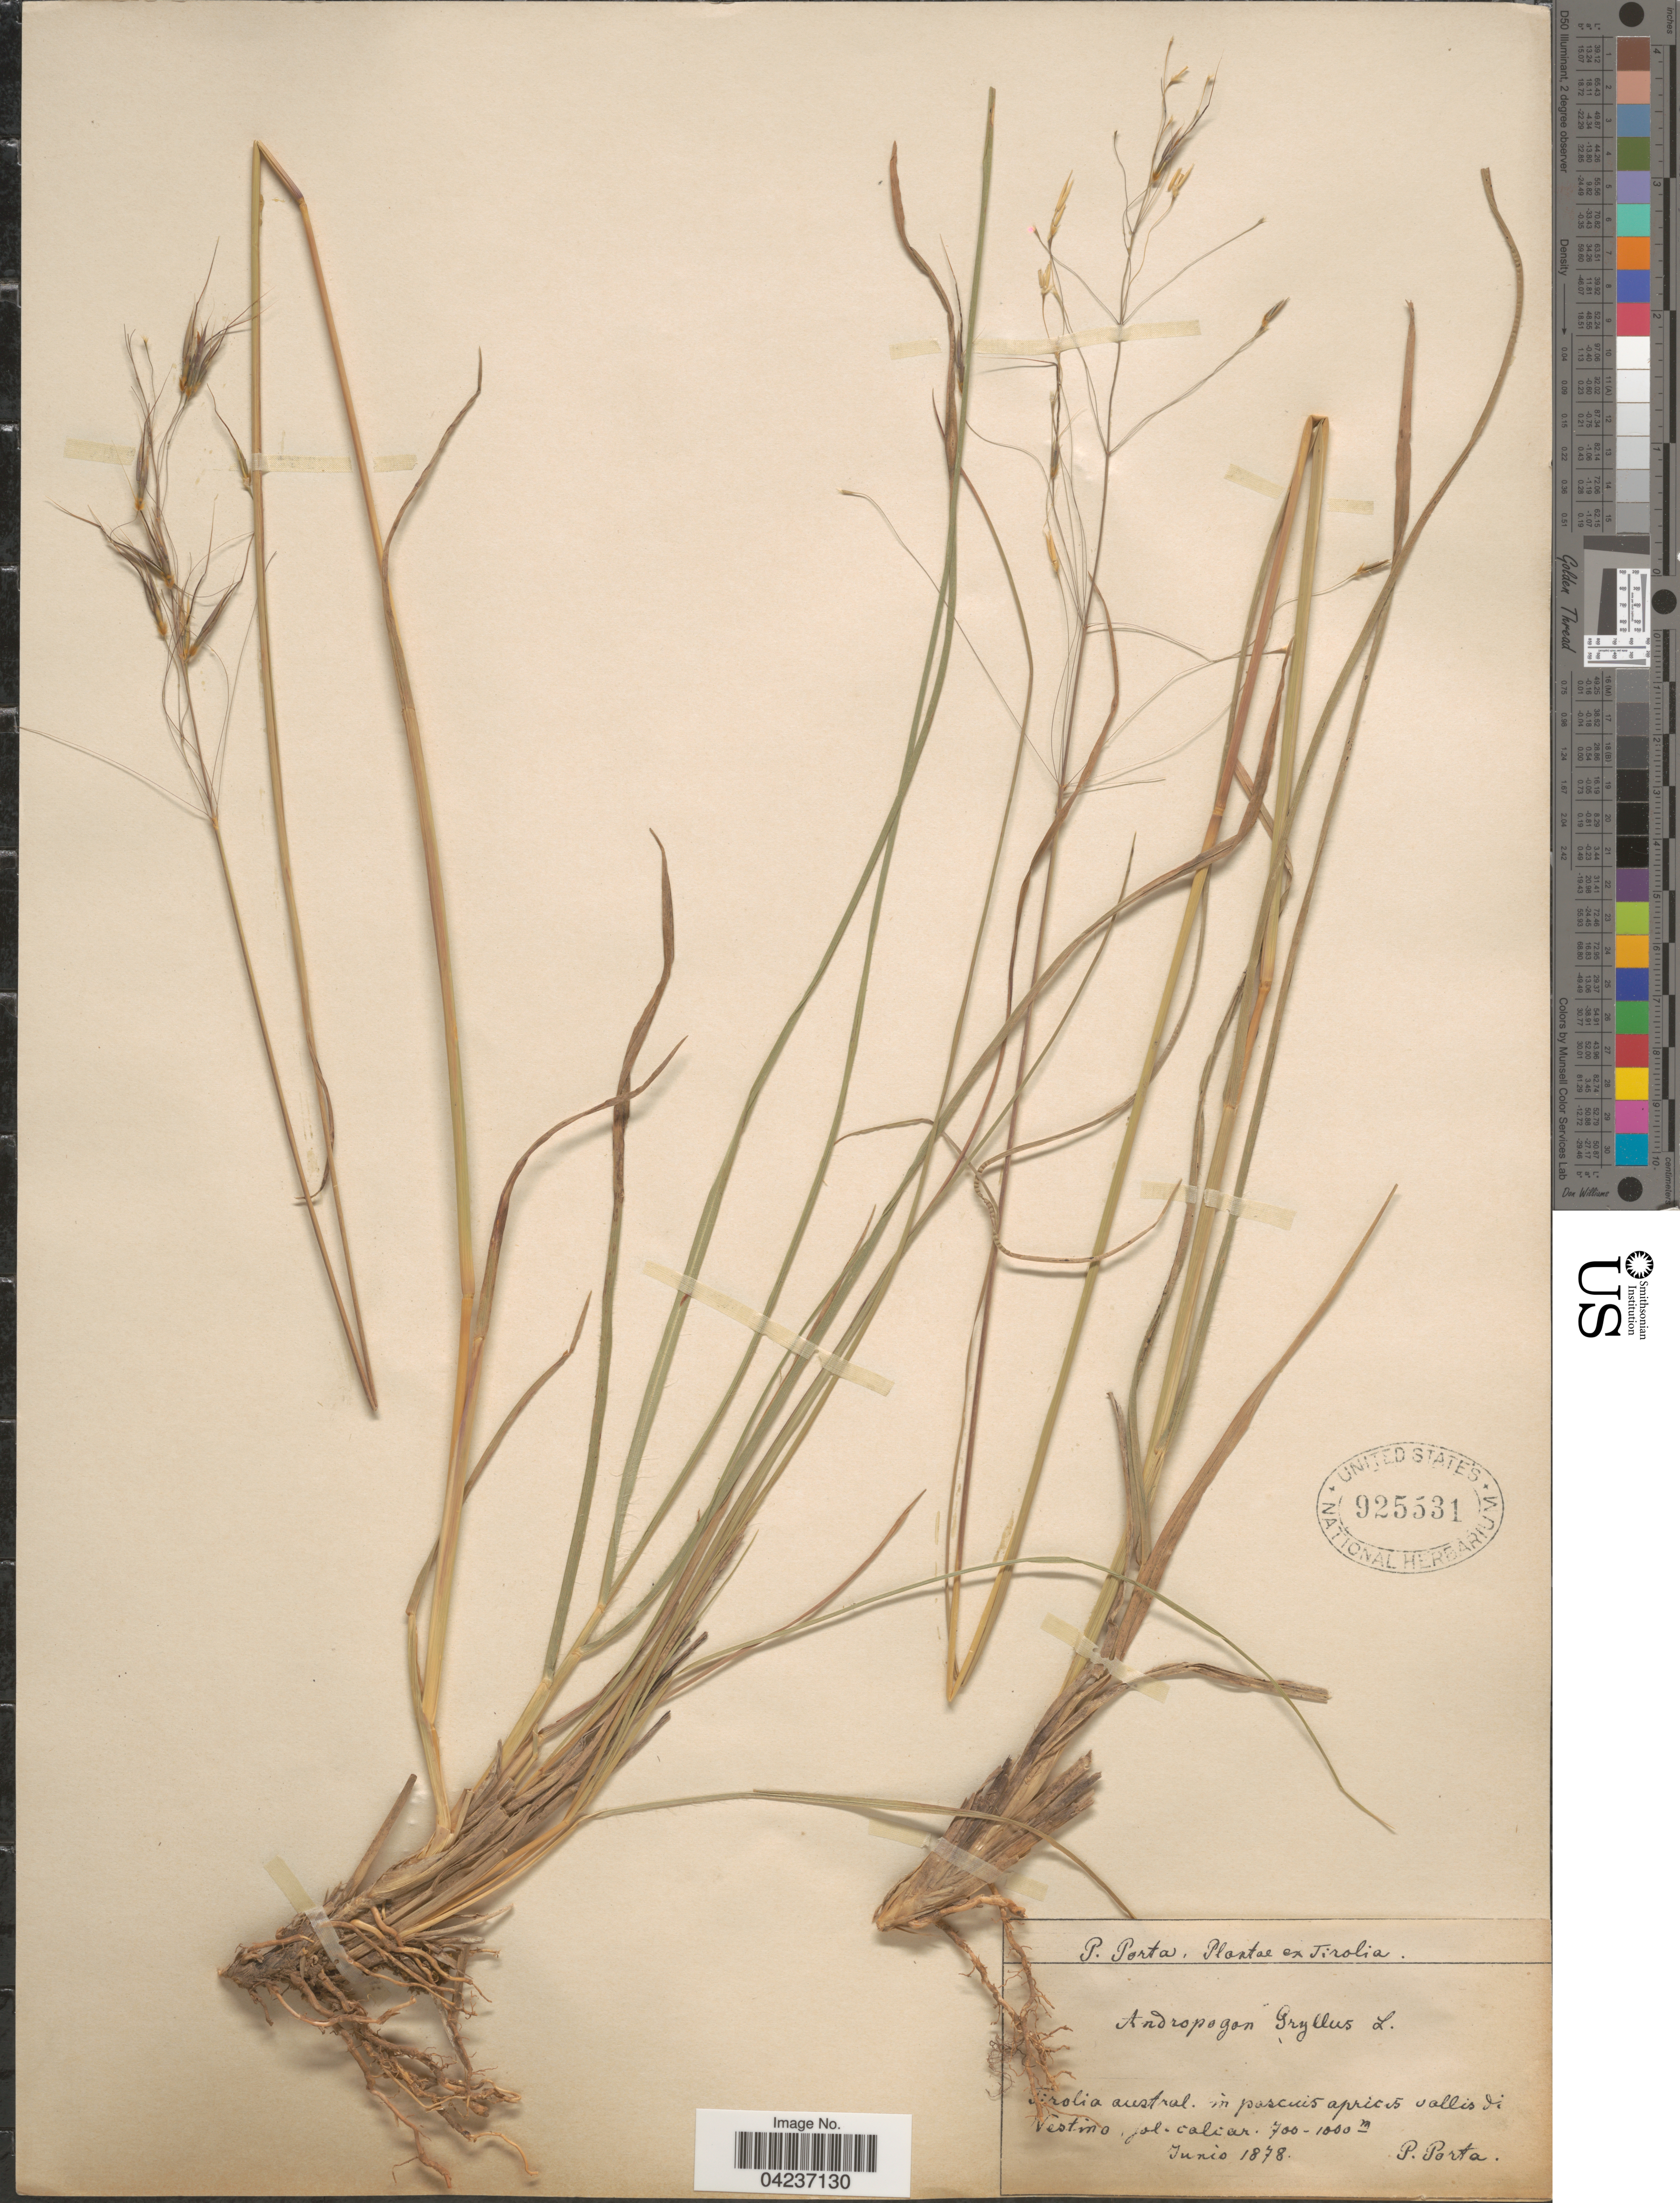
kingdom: Plantae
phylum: Tracheophyta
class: Liliopsida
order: Poales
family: Poaceae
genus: Chrysopogon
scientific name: Chrysopogon gryllus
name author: (L.) Trin.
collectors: P. Porta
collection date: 1878-06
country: Italy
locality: Tirolia austral. in pascuis apricis vallis di Vestino.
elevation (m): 700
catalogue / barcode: US 925531